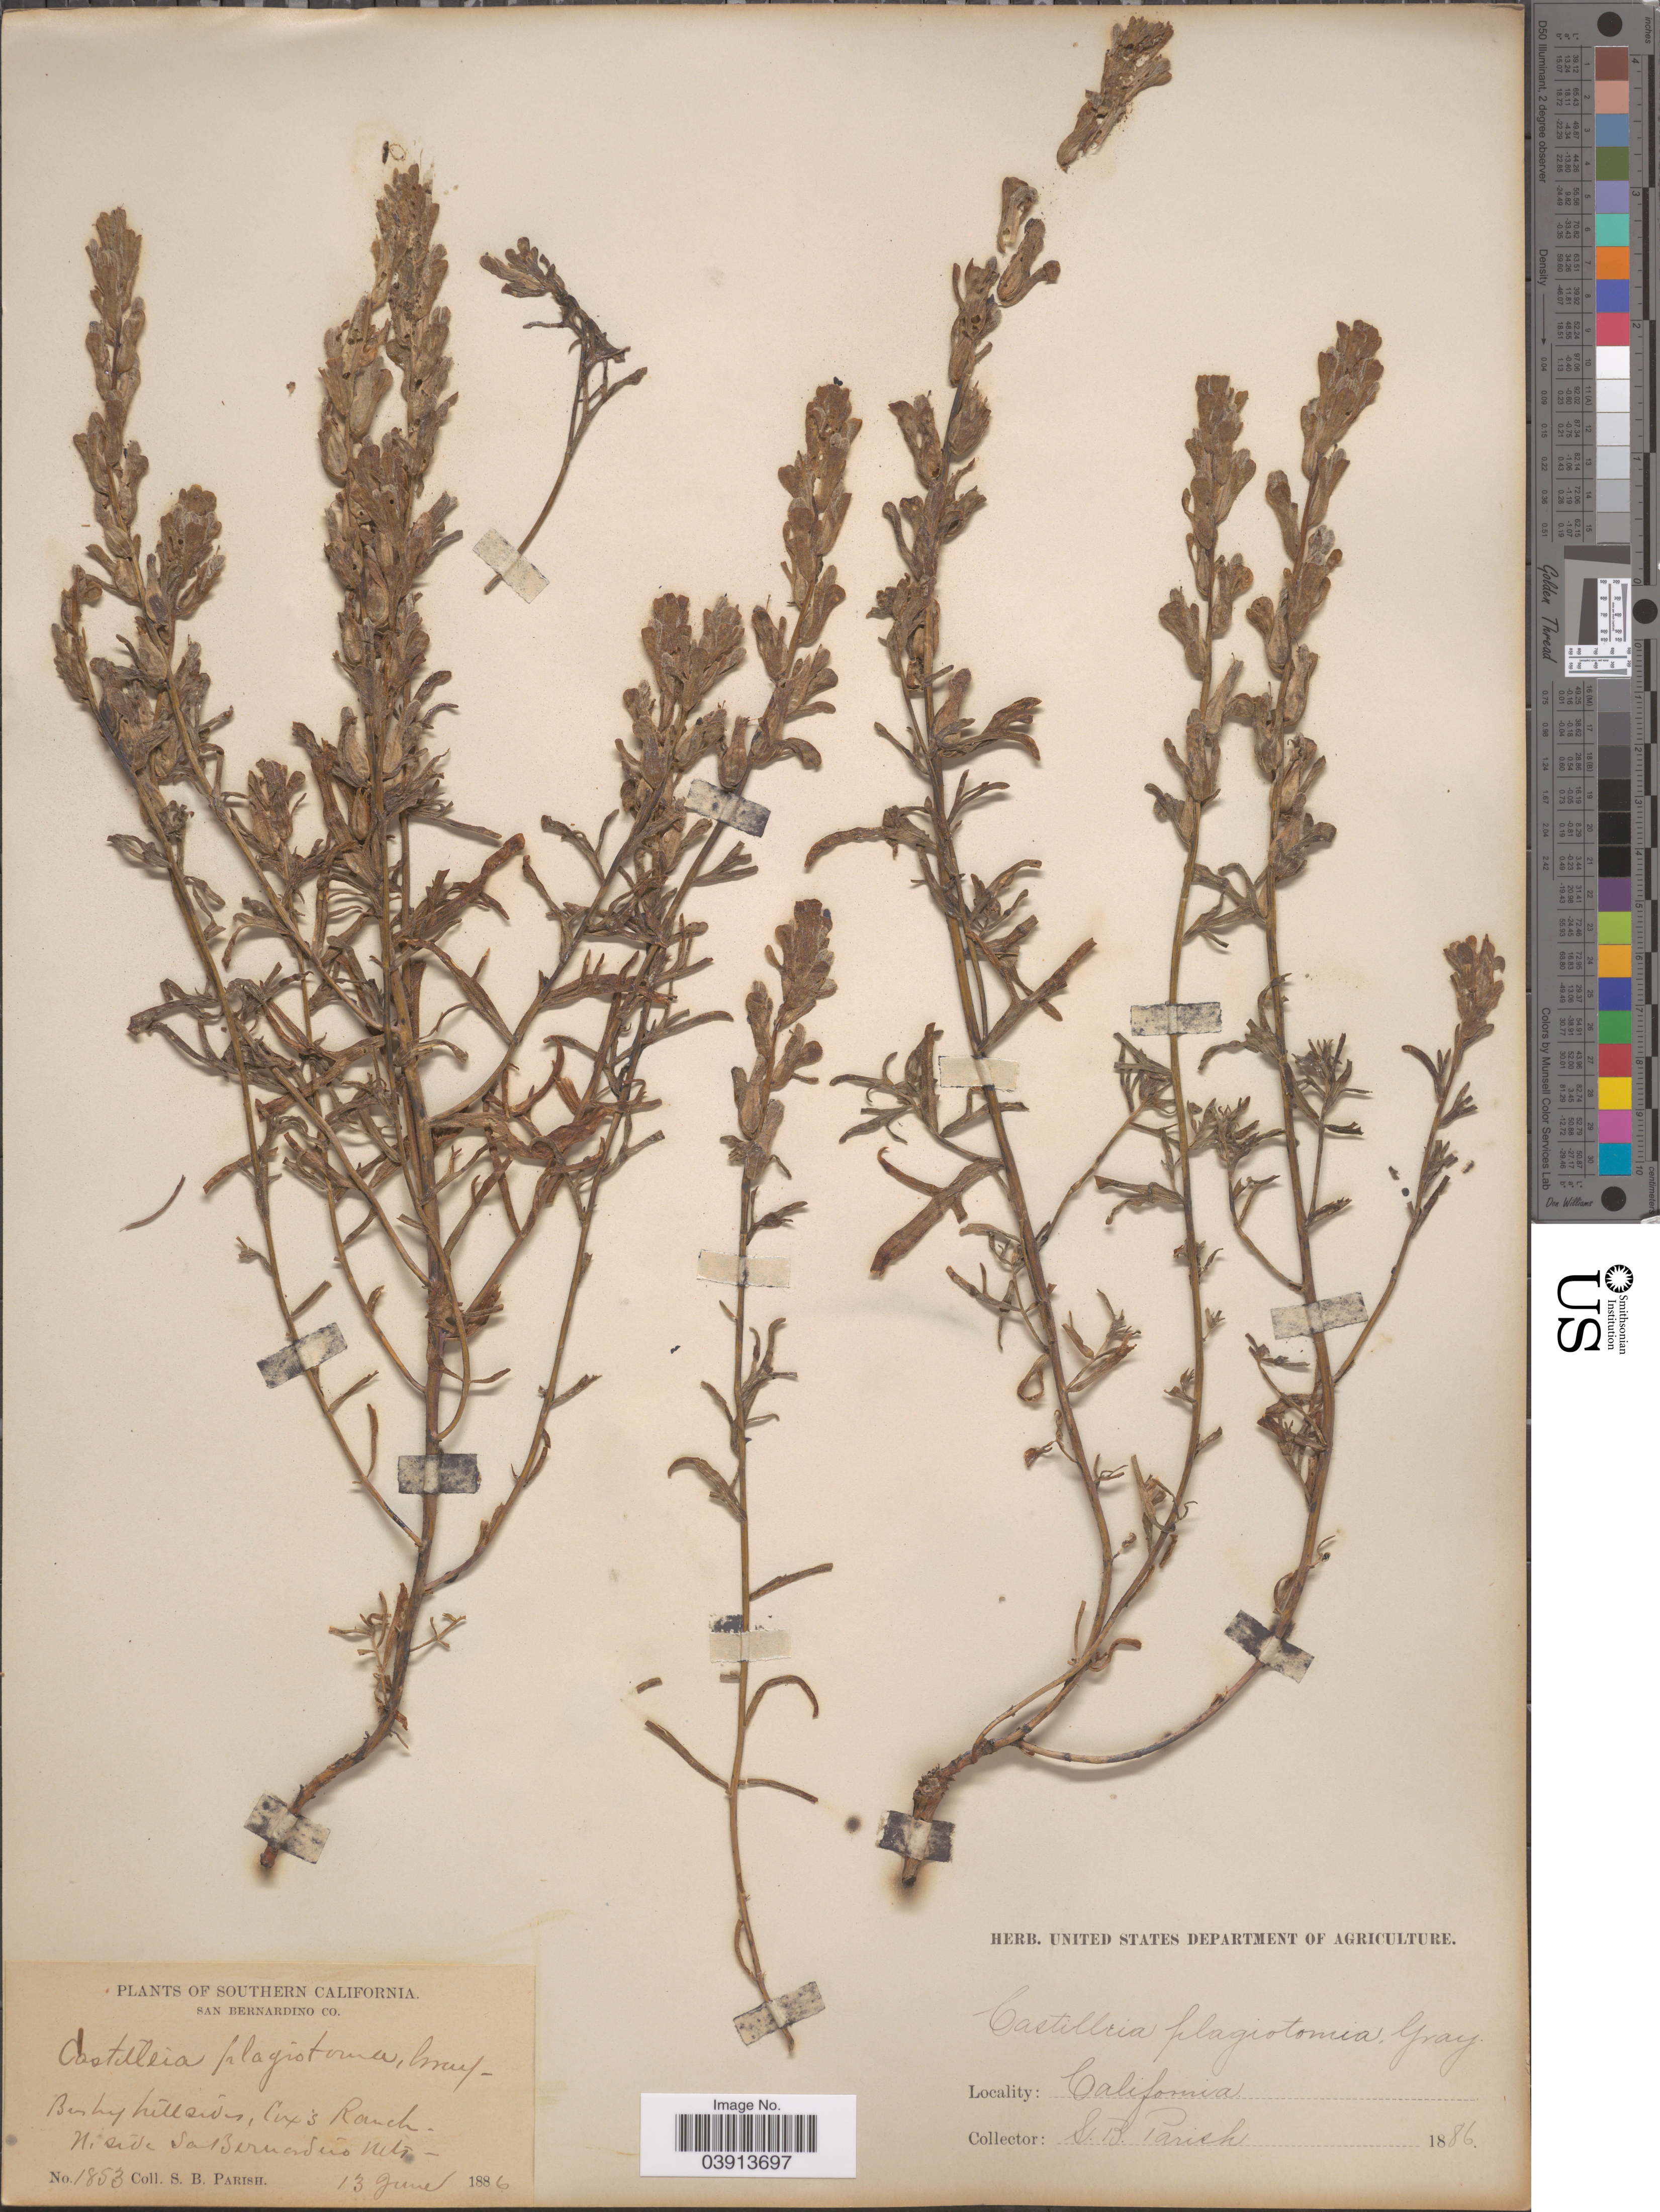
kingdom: Plantae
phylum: Tracheophyta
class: Magnoliopsida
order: Lamiales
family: Orobanchaceae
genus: Castilleja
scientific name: Castilleja plagiotoma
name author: A. Gray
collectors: S. B. Parish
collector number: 1853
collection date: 1886-06-13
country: United States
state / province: California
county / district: San Bernardino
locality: Southern California. San Bernardino Co. Bushy hillsides, Cux's Ranch. N. side San Bernardino Mts.